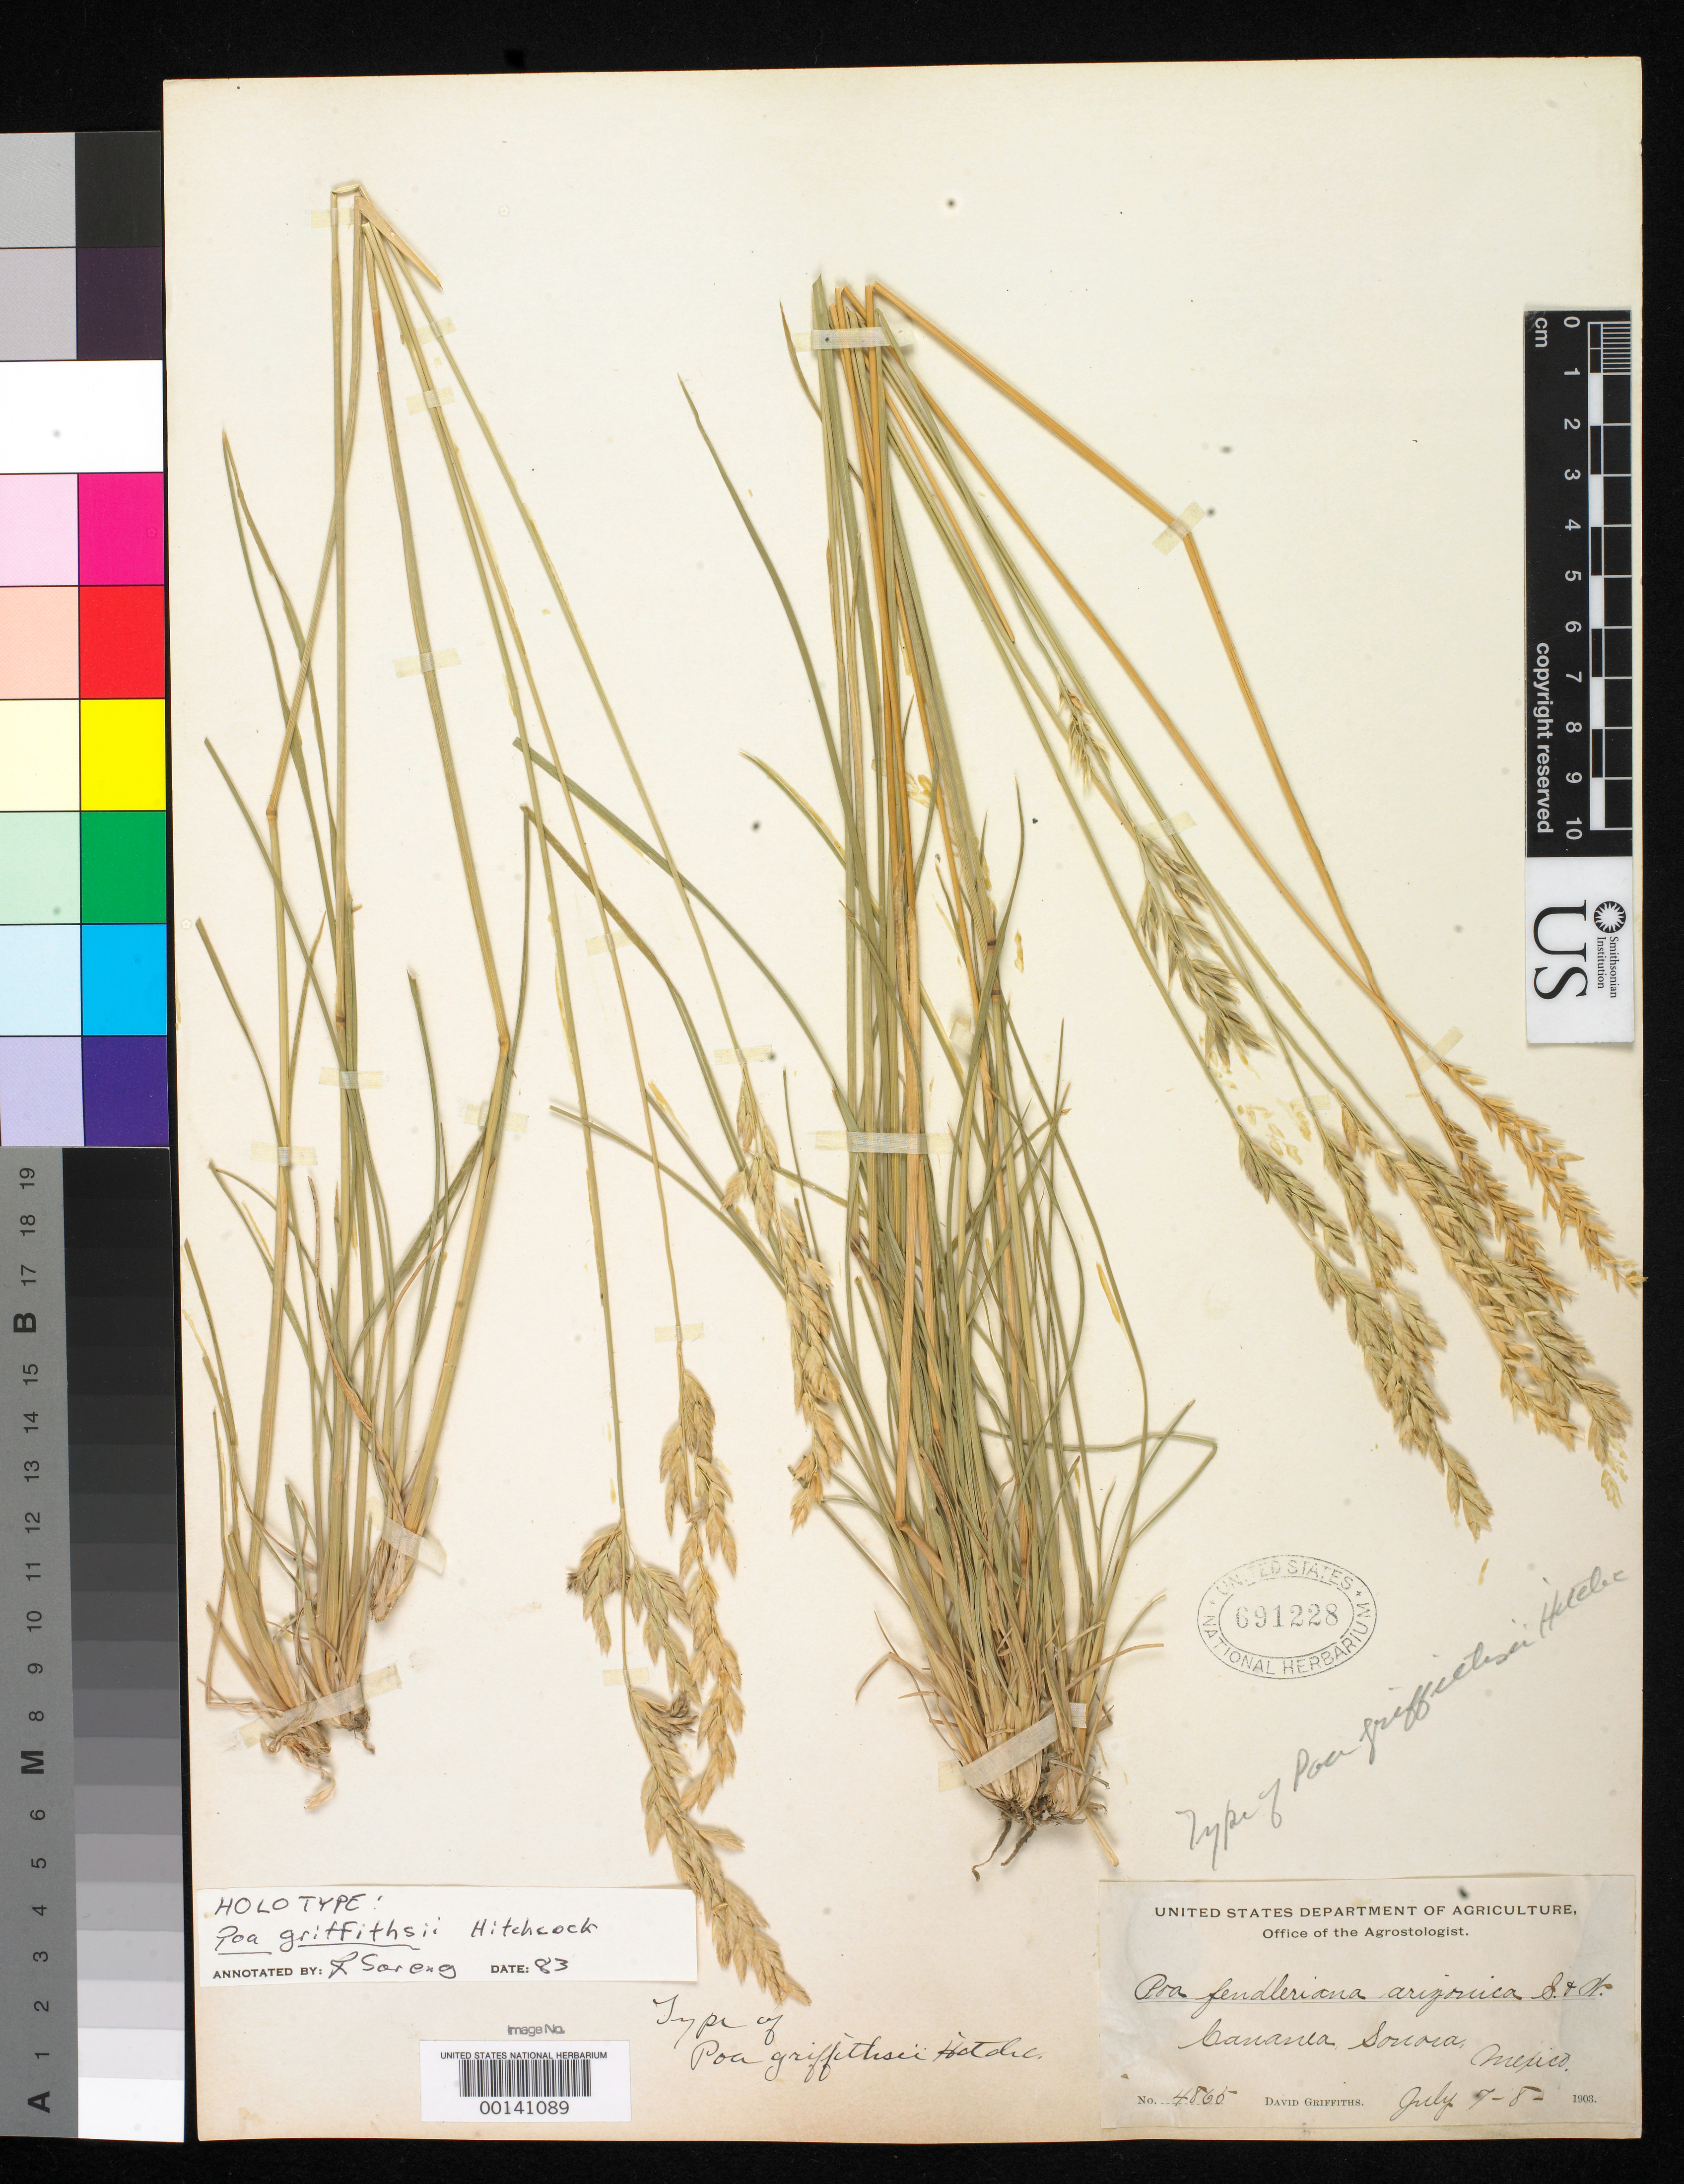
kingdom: Plantae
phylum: Tracheophyta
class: Liliopsida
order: Poales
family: Poaceae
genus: Poa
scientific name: Poa griffithsii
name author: Hitchc.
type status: Holotype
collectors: D. Griffiths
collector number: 4865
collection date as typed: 07 Jul 1903 to 08 Jul 1903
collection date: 1903-07-07/1903-07-08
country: Mexico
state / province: Sonora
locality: Cananea.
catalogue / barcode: US 691228